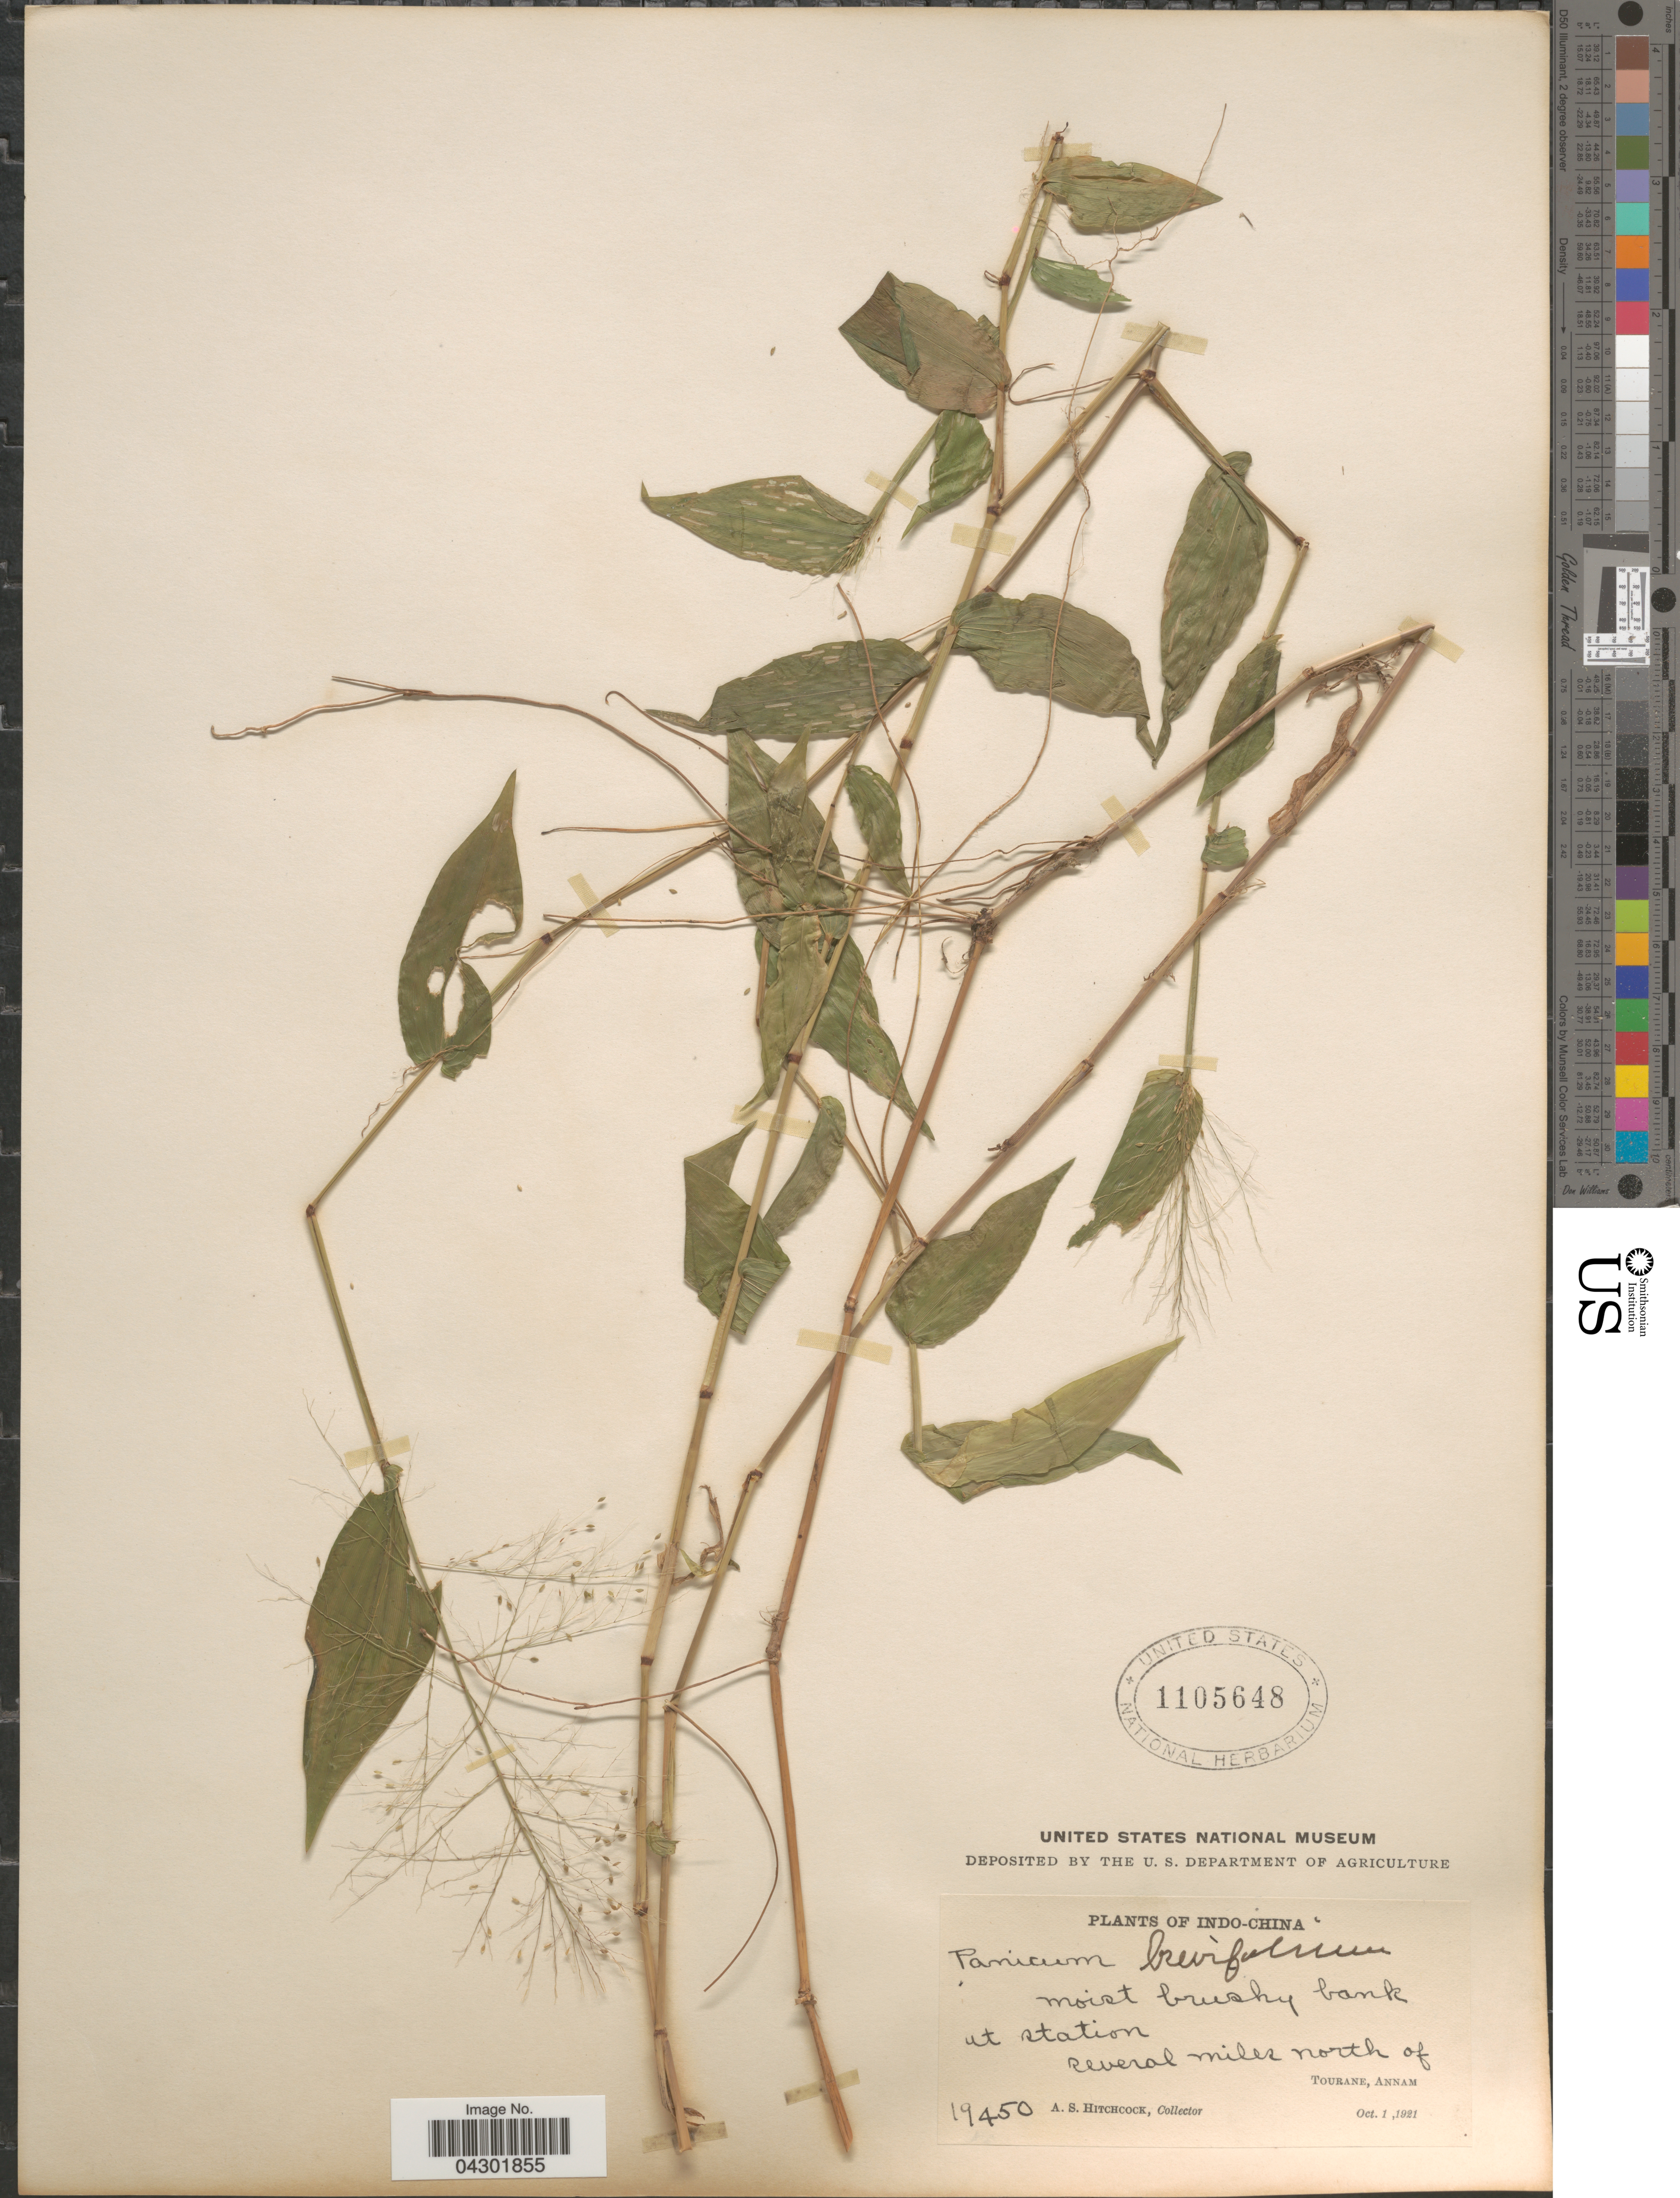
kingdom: Plantae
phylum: Tracheophyta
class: Liliopsida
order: Poales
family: Poaceae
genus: Panicum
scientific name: Panicum brevifolium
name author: L.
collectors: A. S. Hitchcock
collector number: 19450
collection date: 1921-10-01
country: Vietnam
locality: Indo-China. Moist brushy bank at station several miles north of Tourane, Annam.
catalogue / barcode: US 1105648